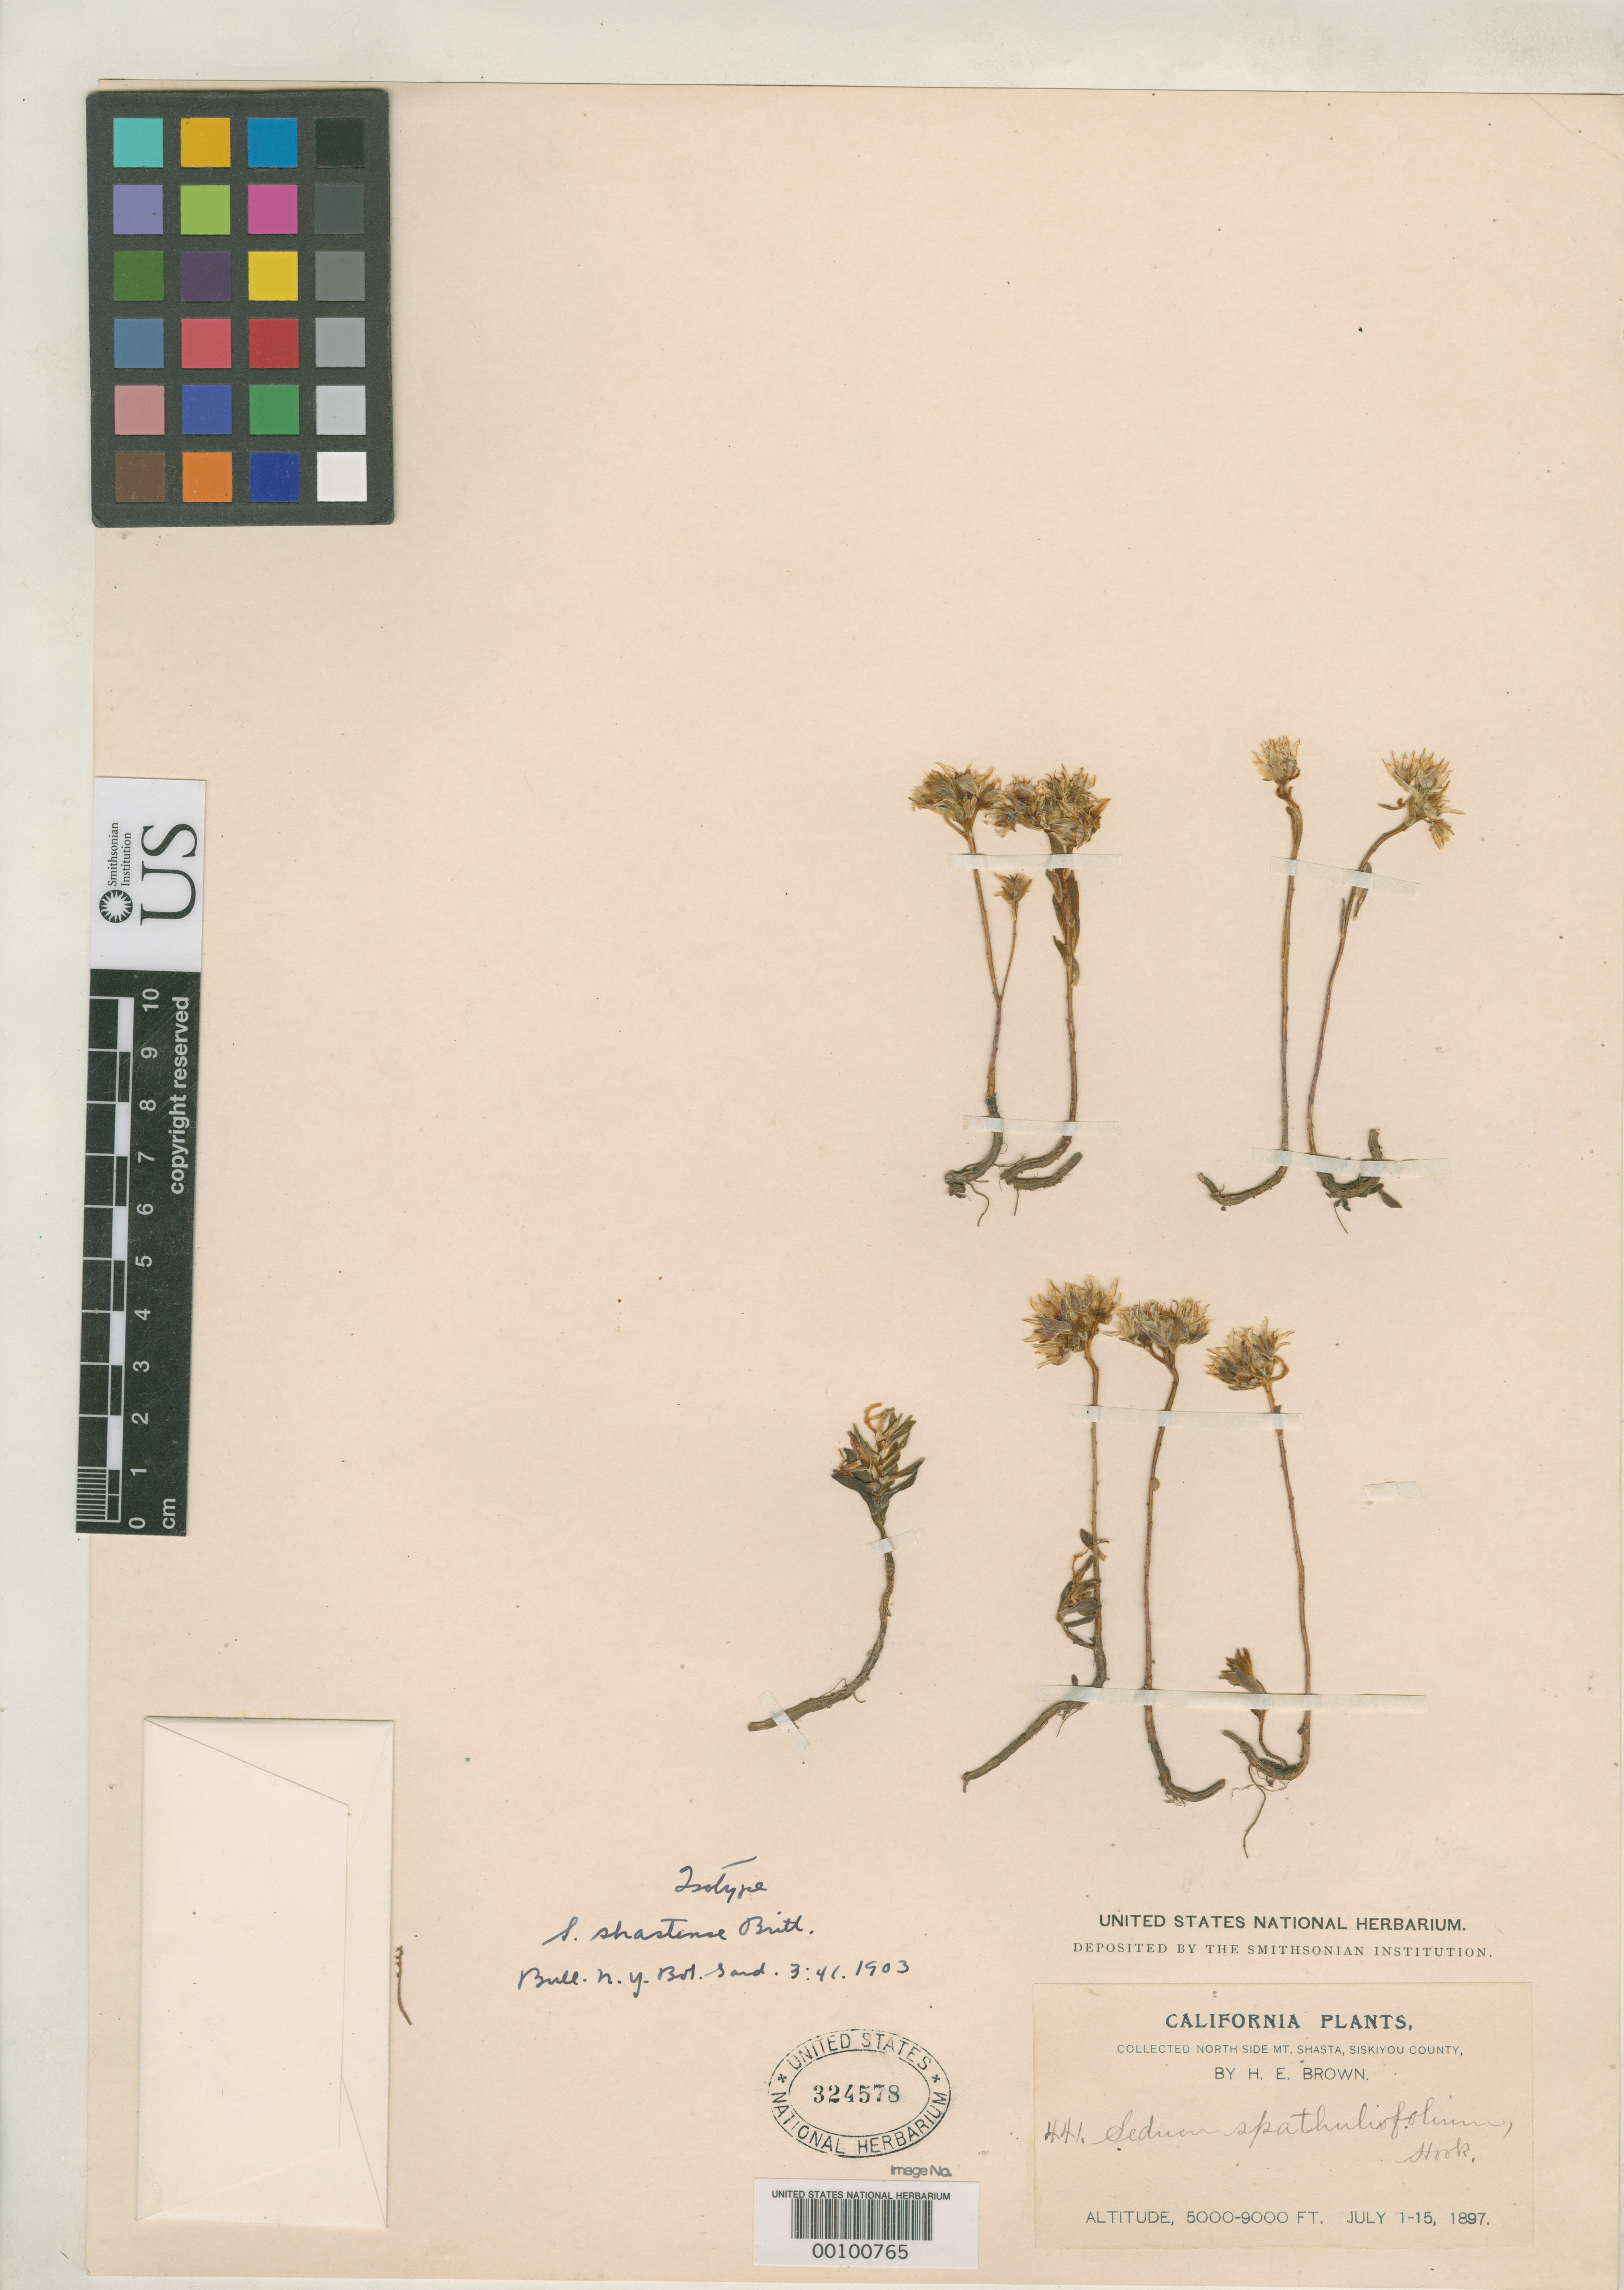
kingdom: Plantae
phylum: Tracheophyta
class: Magnoliopsida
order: Saxifragales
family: Crassulaceae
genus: Sedum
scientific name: Sedum shastense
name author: Britton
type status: Isotype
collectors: H. E. Brown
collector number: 441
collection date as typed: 01 Jul 1897 to 15 Jul 1897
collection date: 1897-07-01/1897-07-15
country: United States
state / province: California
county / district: Siskiyou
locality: Mt. Shasta.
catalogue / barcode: US 324578